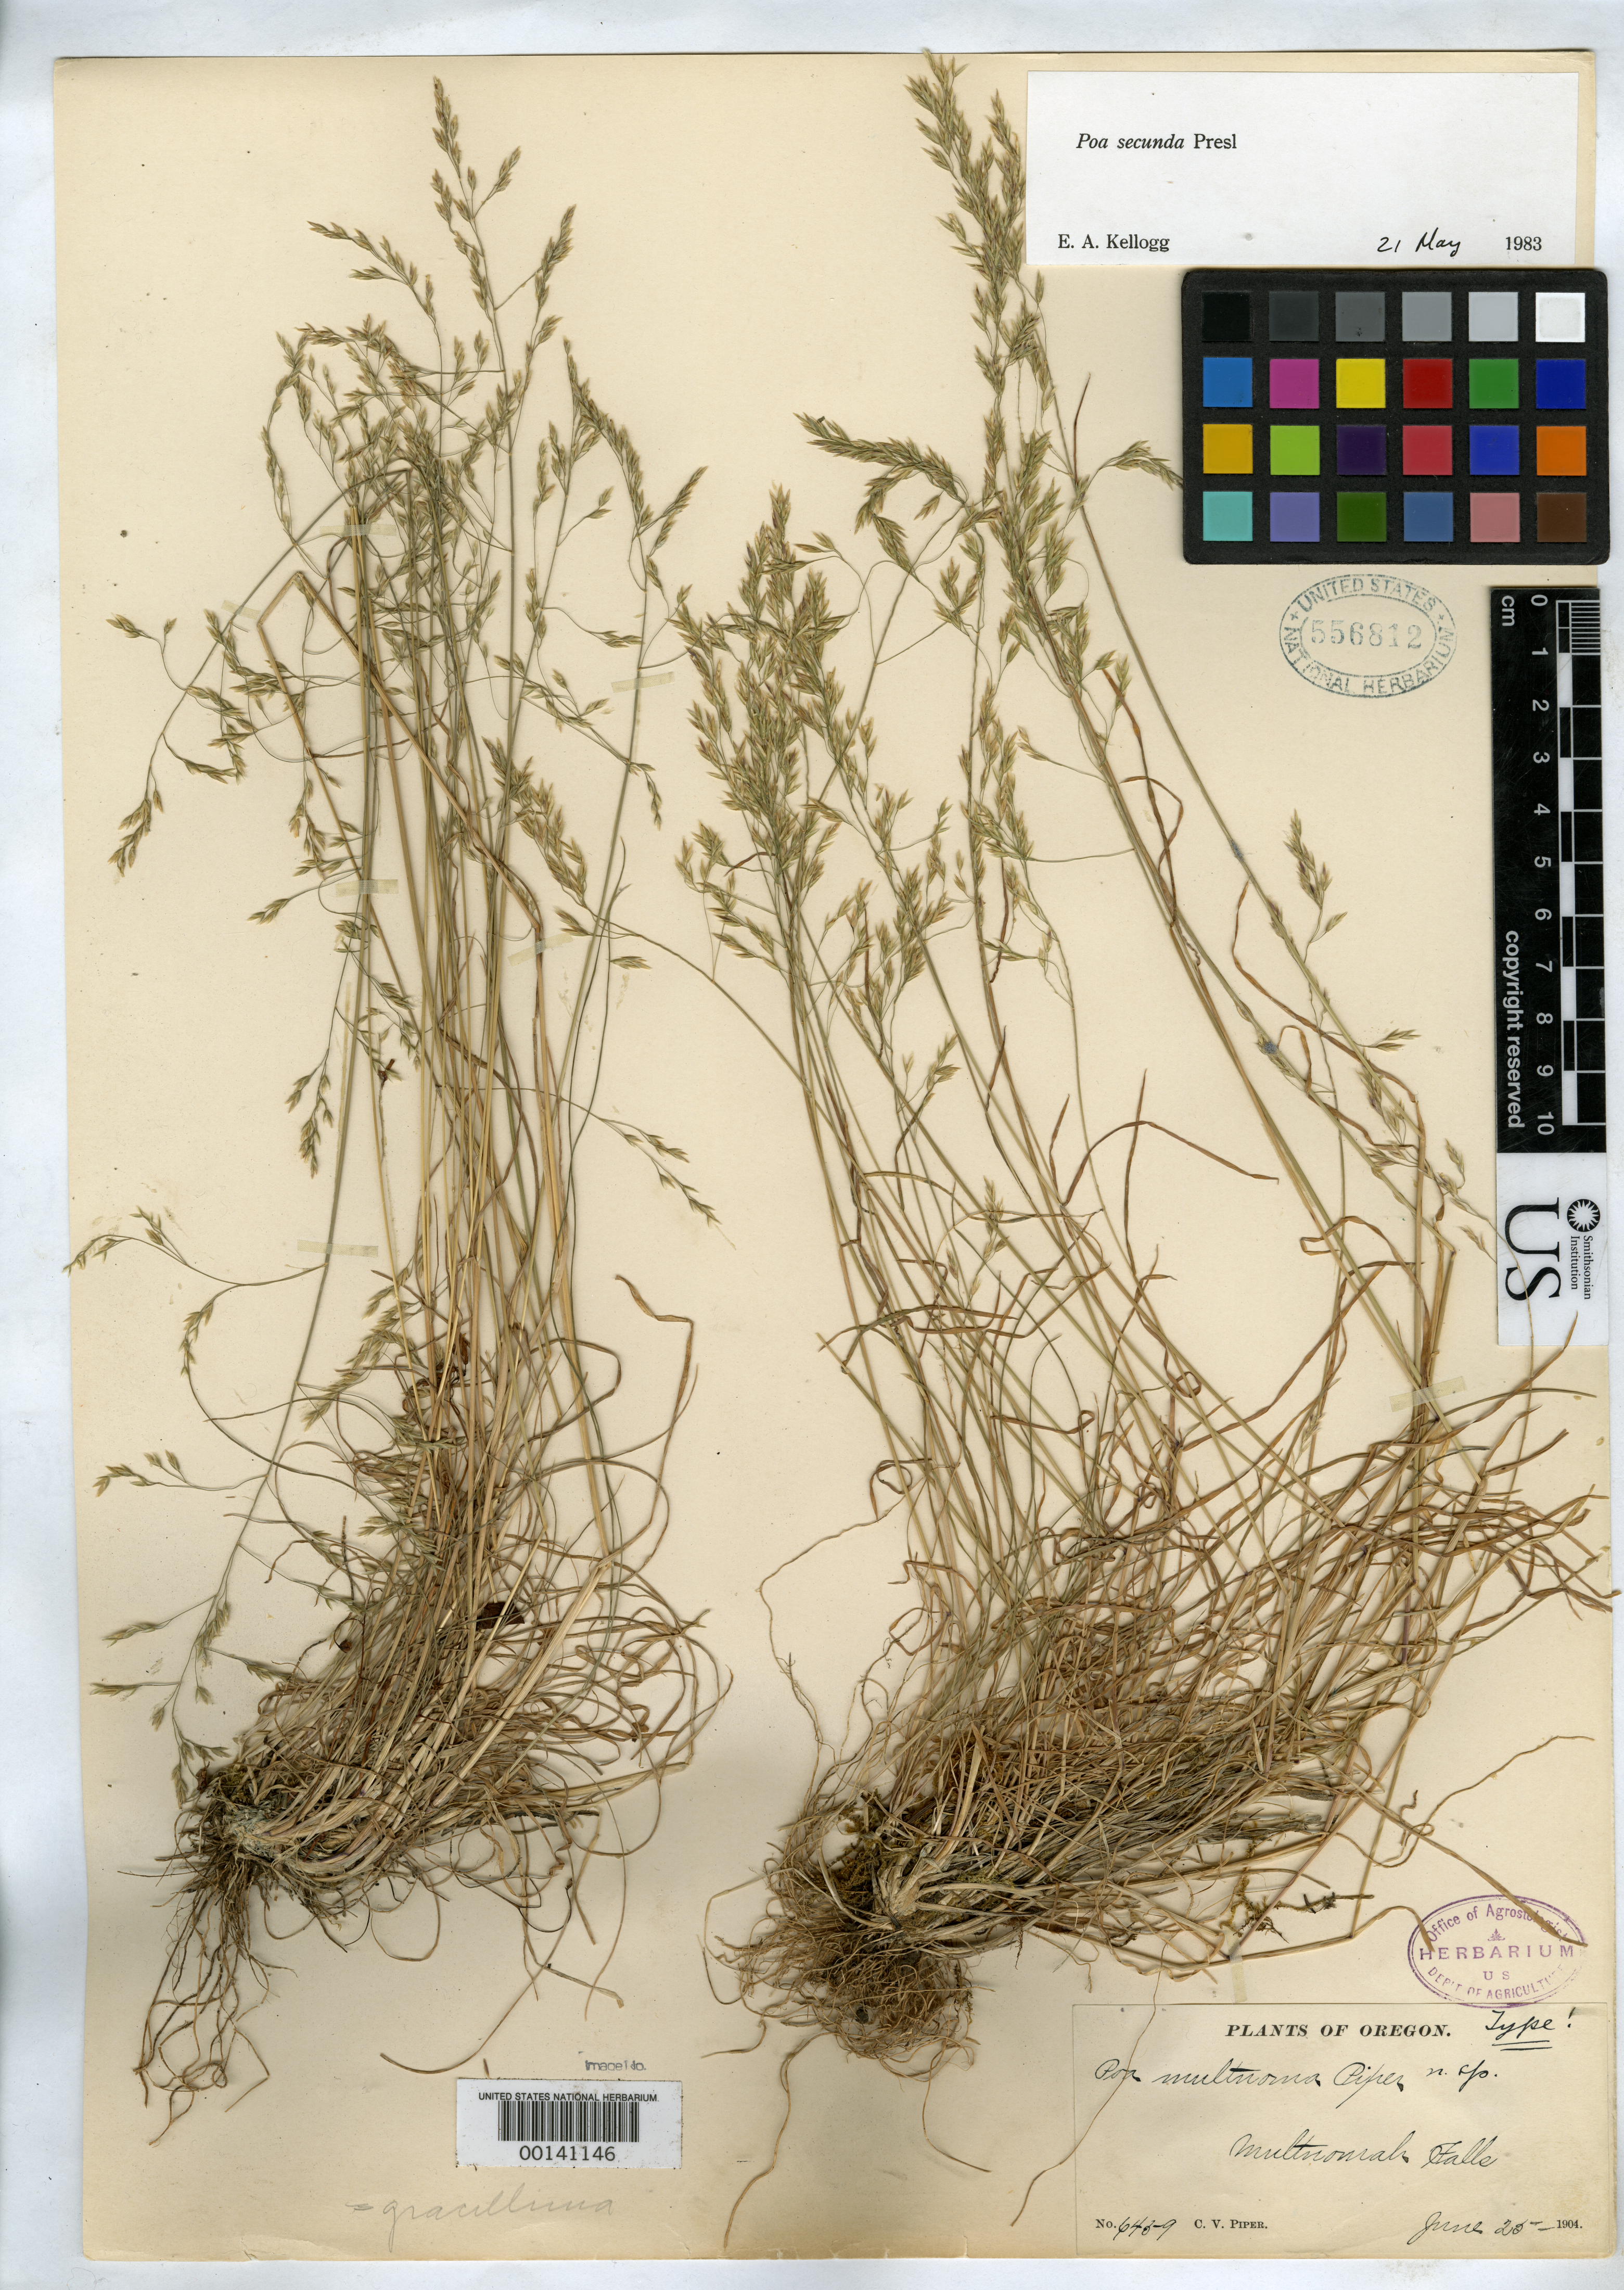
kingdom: Plantae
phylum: Tracheophyta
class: Liliopsida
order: Poales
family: Poaceae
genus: Poa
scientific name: Poa x multnomae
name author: Piper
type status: Holotype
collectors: C. V. Piper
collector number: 6459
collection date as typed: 25 Jun 1904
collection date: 1904-06-25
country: United States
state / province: Oregon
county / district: Multnomah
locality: Multnomah Falls.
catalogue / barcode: US 556812